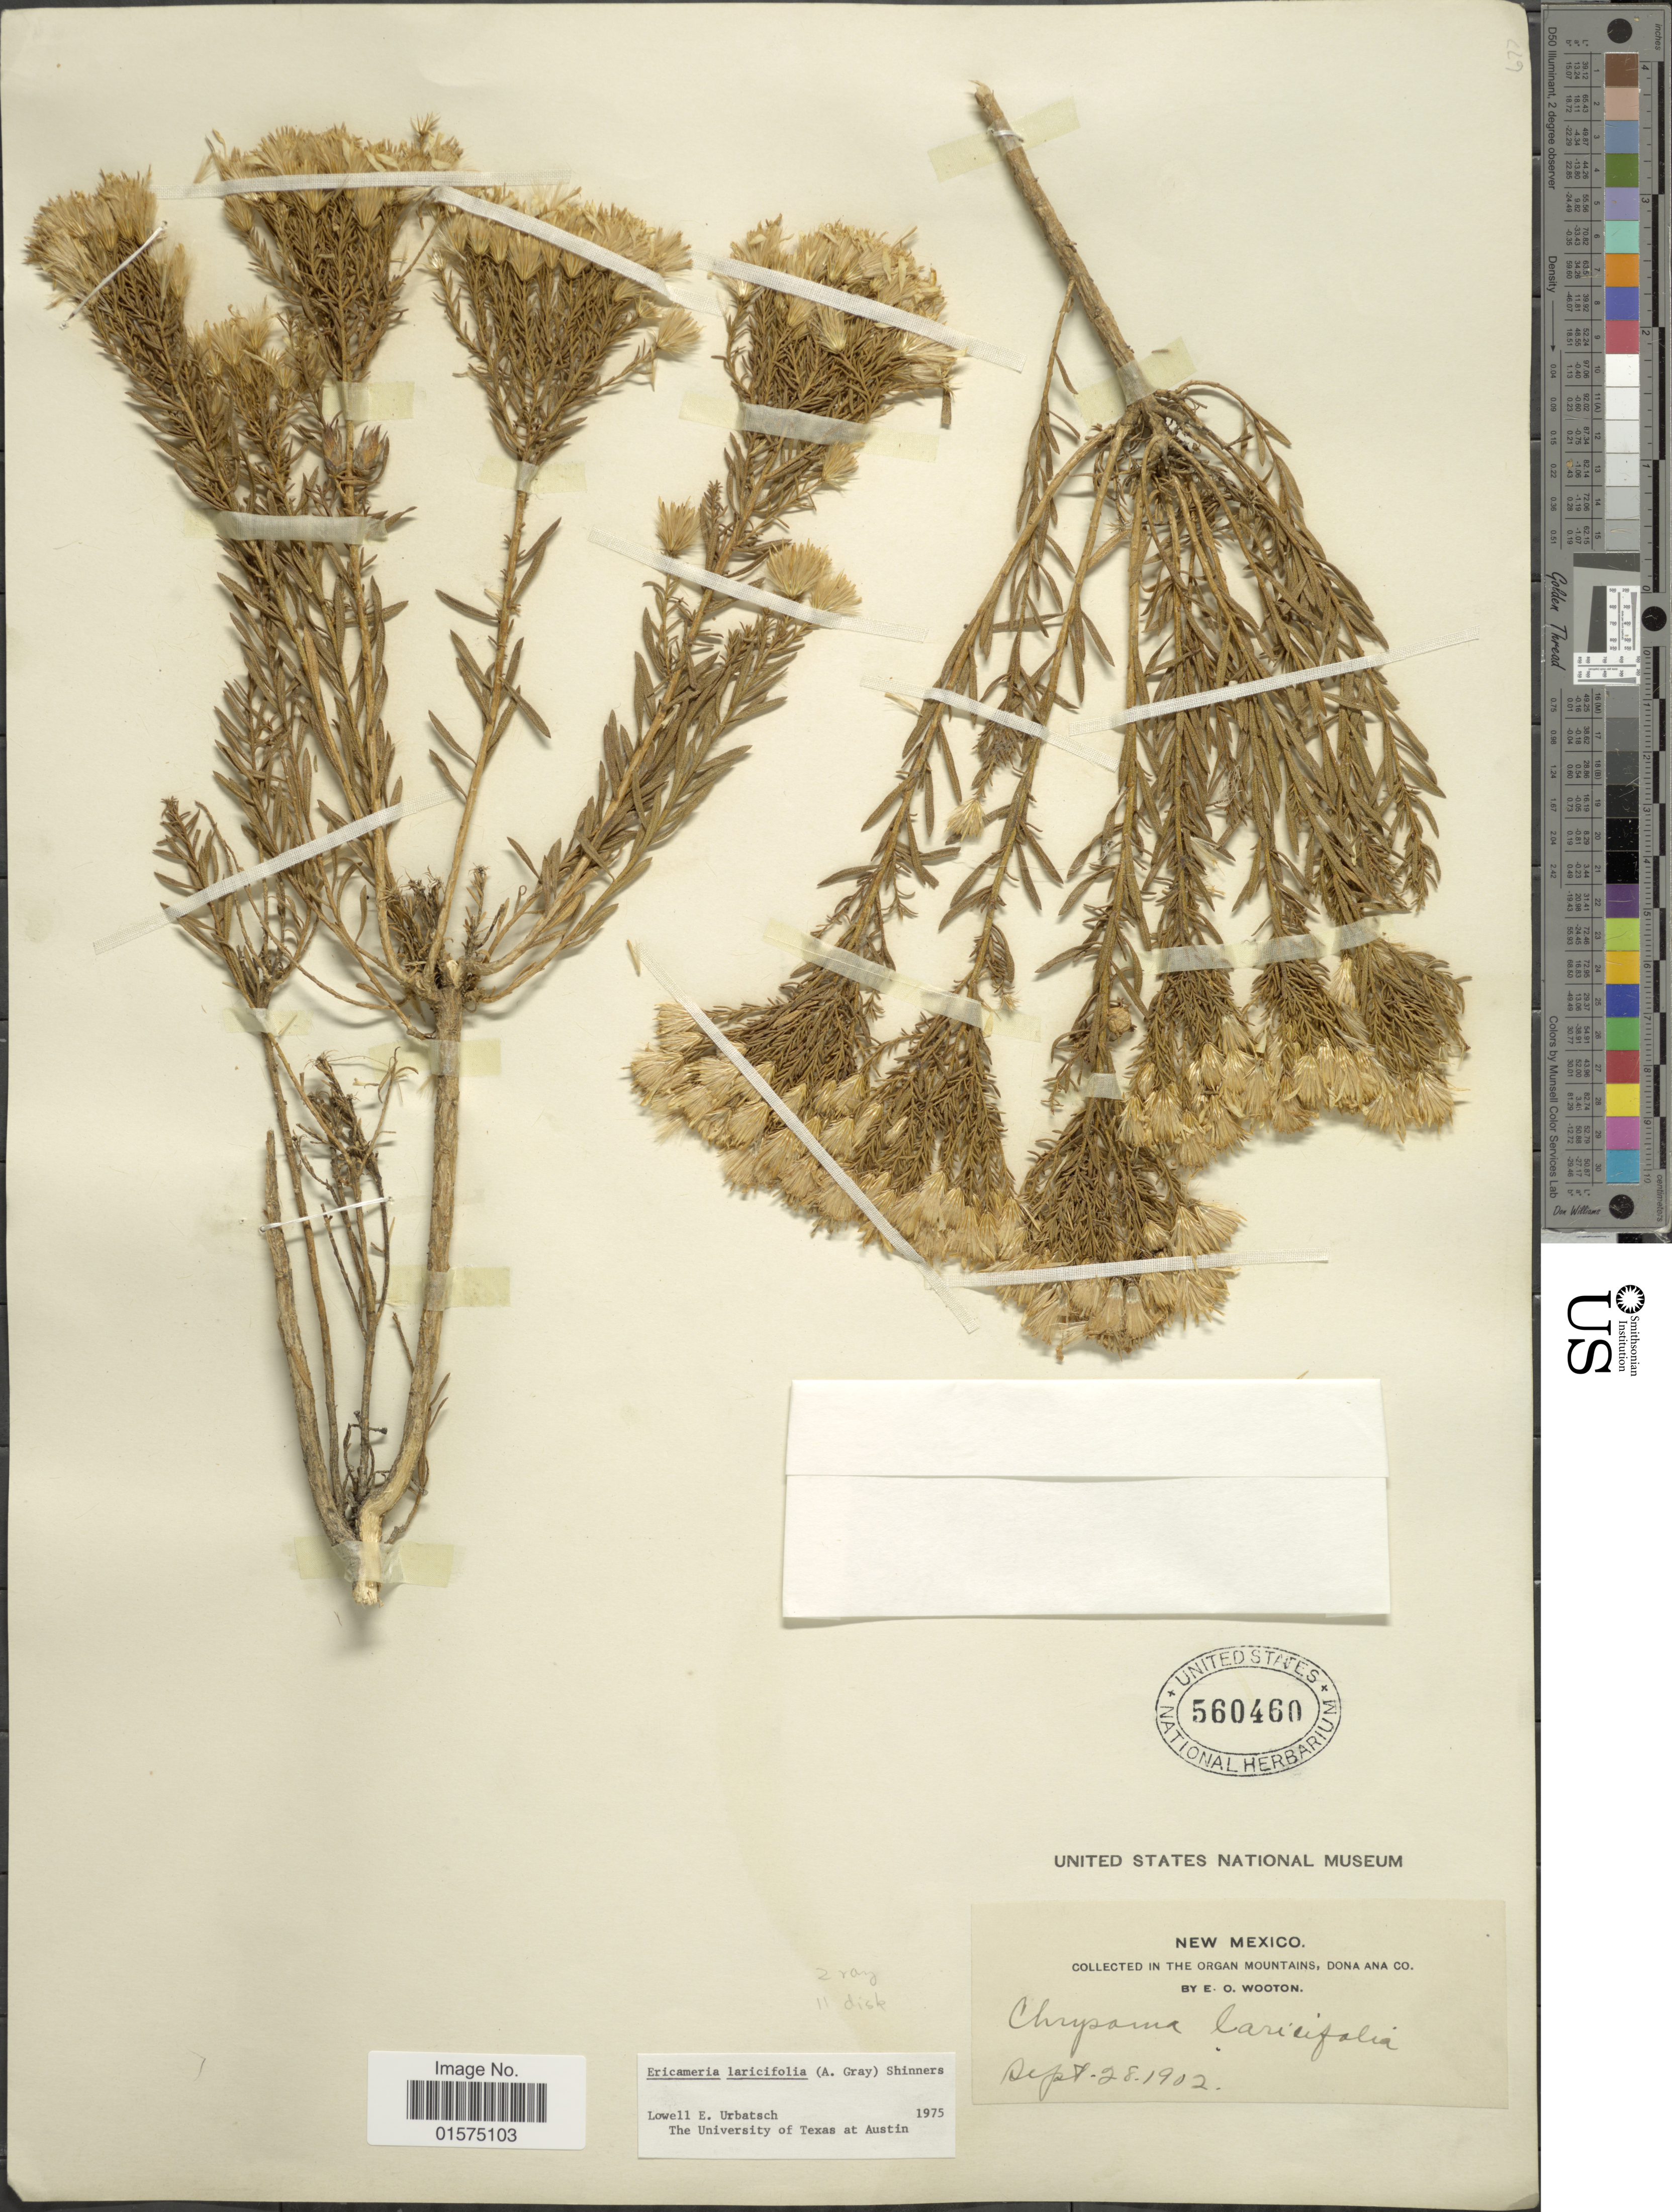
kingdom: Plantae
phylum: Tracheophyta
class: Magnoliopsida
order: Asterales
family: Asteraceae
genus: Ericameria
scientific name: Ericameria laricifolia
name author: (A. Gray) Shinners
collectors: E. O. Wooton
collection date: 1902-09-28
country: United States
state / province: New Mexico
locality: Organ Mountains, Dona Ana Co.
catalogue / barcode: US 560460